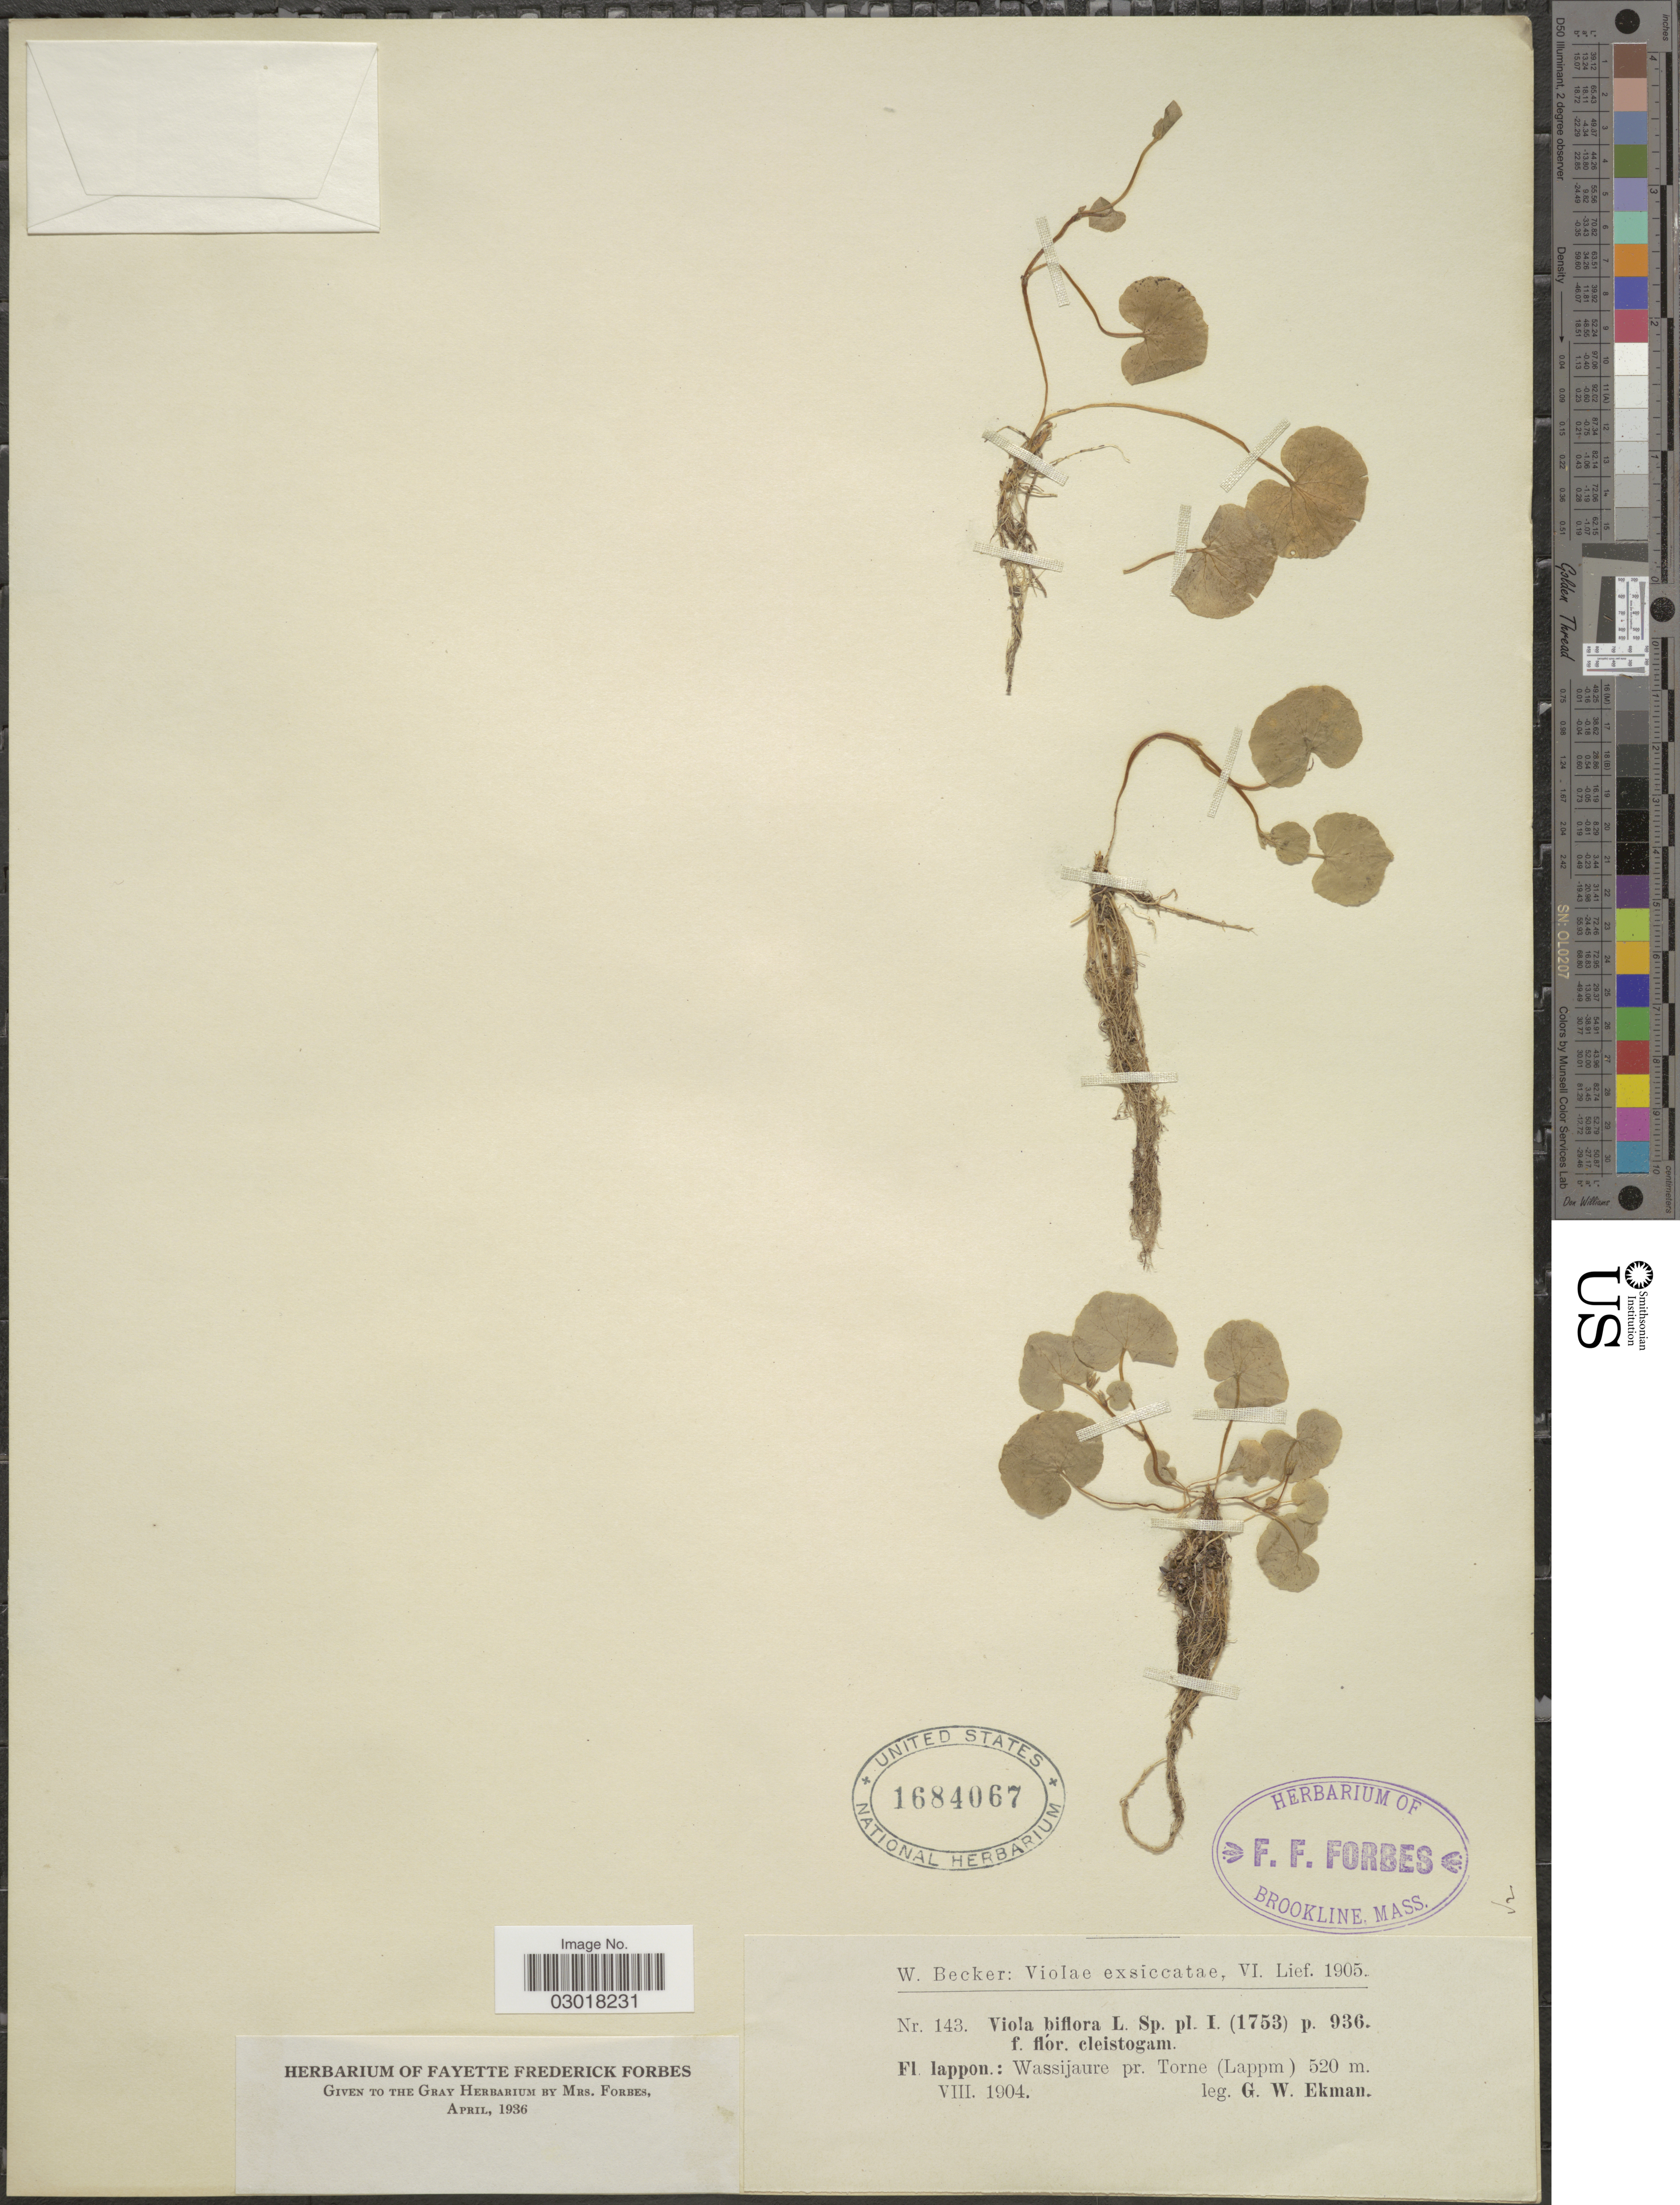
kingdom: Plantae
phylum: Tracheophyta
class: Magnoliopsida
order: Malpighiales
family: Violaceae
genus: Viola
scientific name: Viola biflora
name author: L.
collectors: G. Ekman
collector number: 143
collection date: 1904-08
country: Sweden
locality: Fl. lappon: Wassijaure pr. Torne (Lappm)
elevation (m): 520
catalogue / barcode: US 1684067